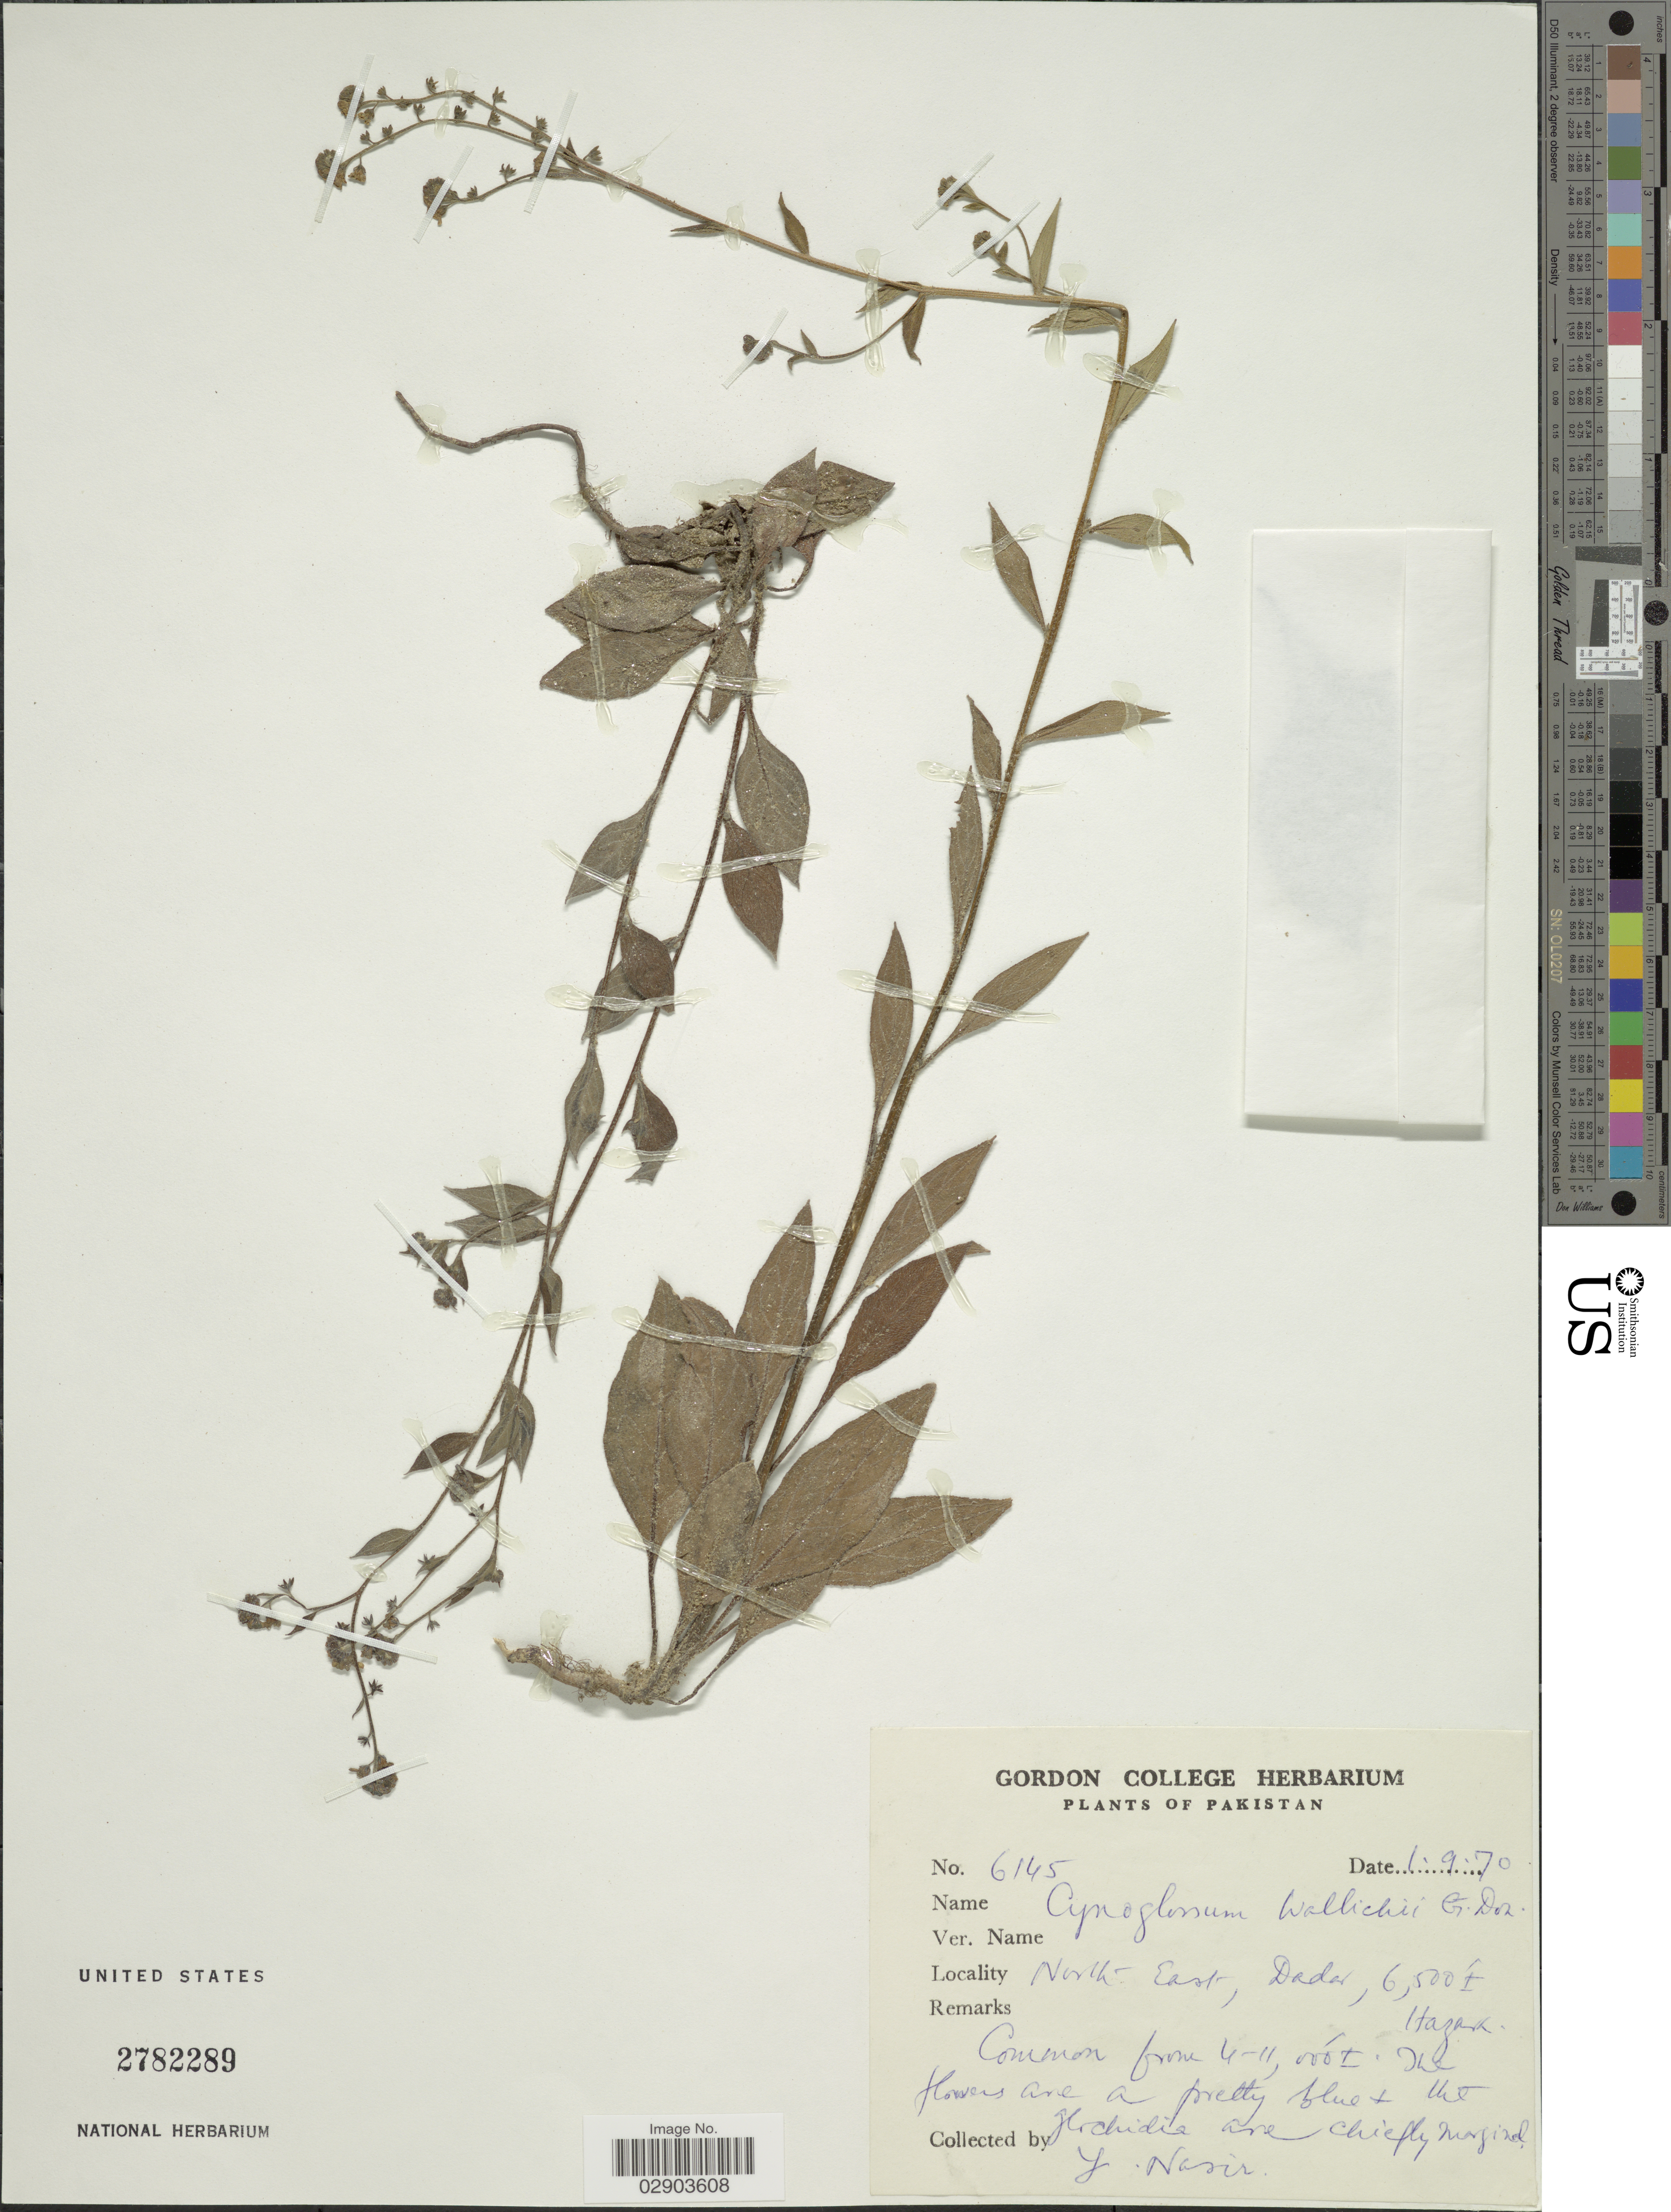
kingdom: Plantae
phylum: Tracheophyta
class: Magnoliopsida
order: Boraginales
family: Boraginaceae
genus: Cynoglossum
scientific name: Cynoglossum wallichii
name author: G. Don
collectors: Y. Nasir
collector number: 6145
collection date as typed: Transcribed d/m/y: 1/9/70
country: Pakistan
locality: North East, Dadar, Hazar.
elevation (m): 1981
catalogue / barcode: US 2782289